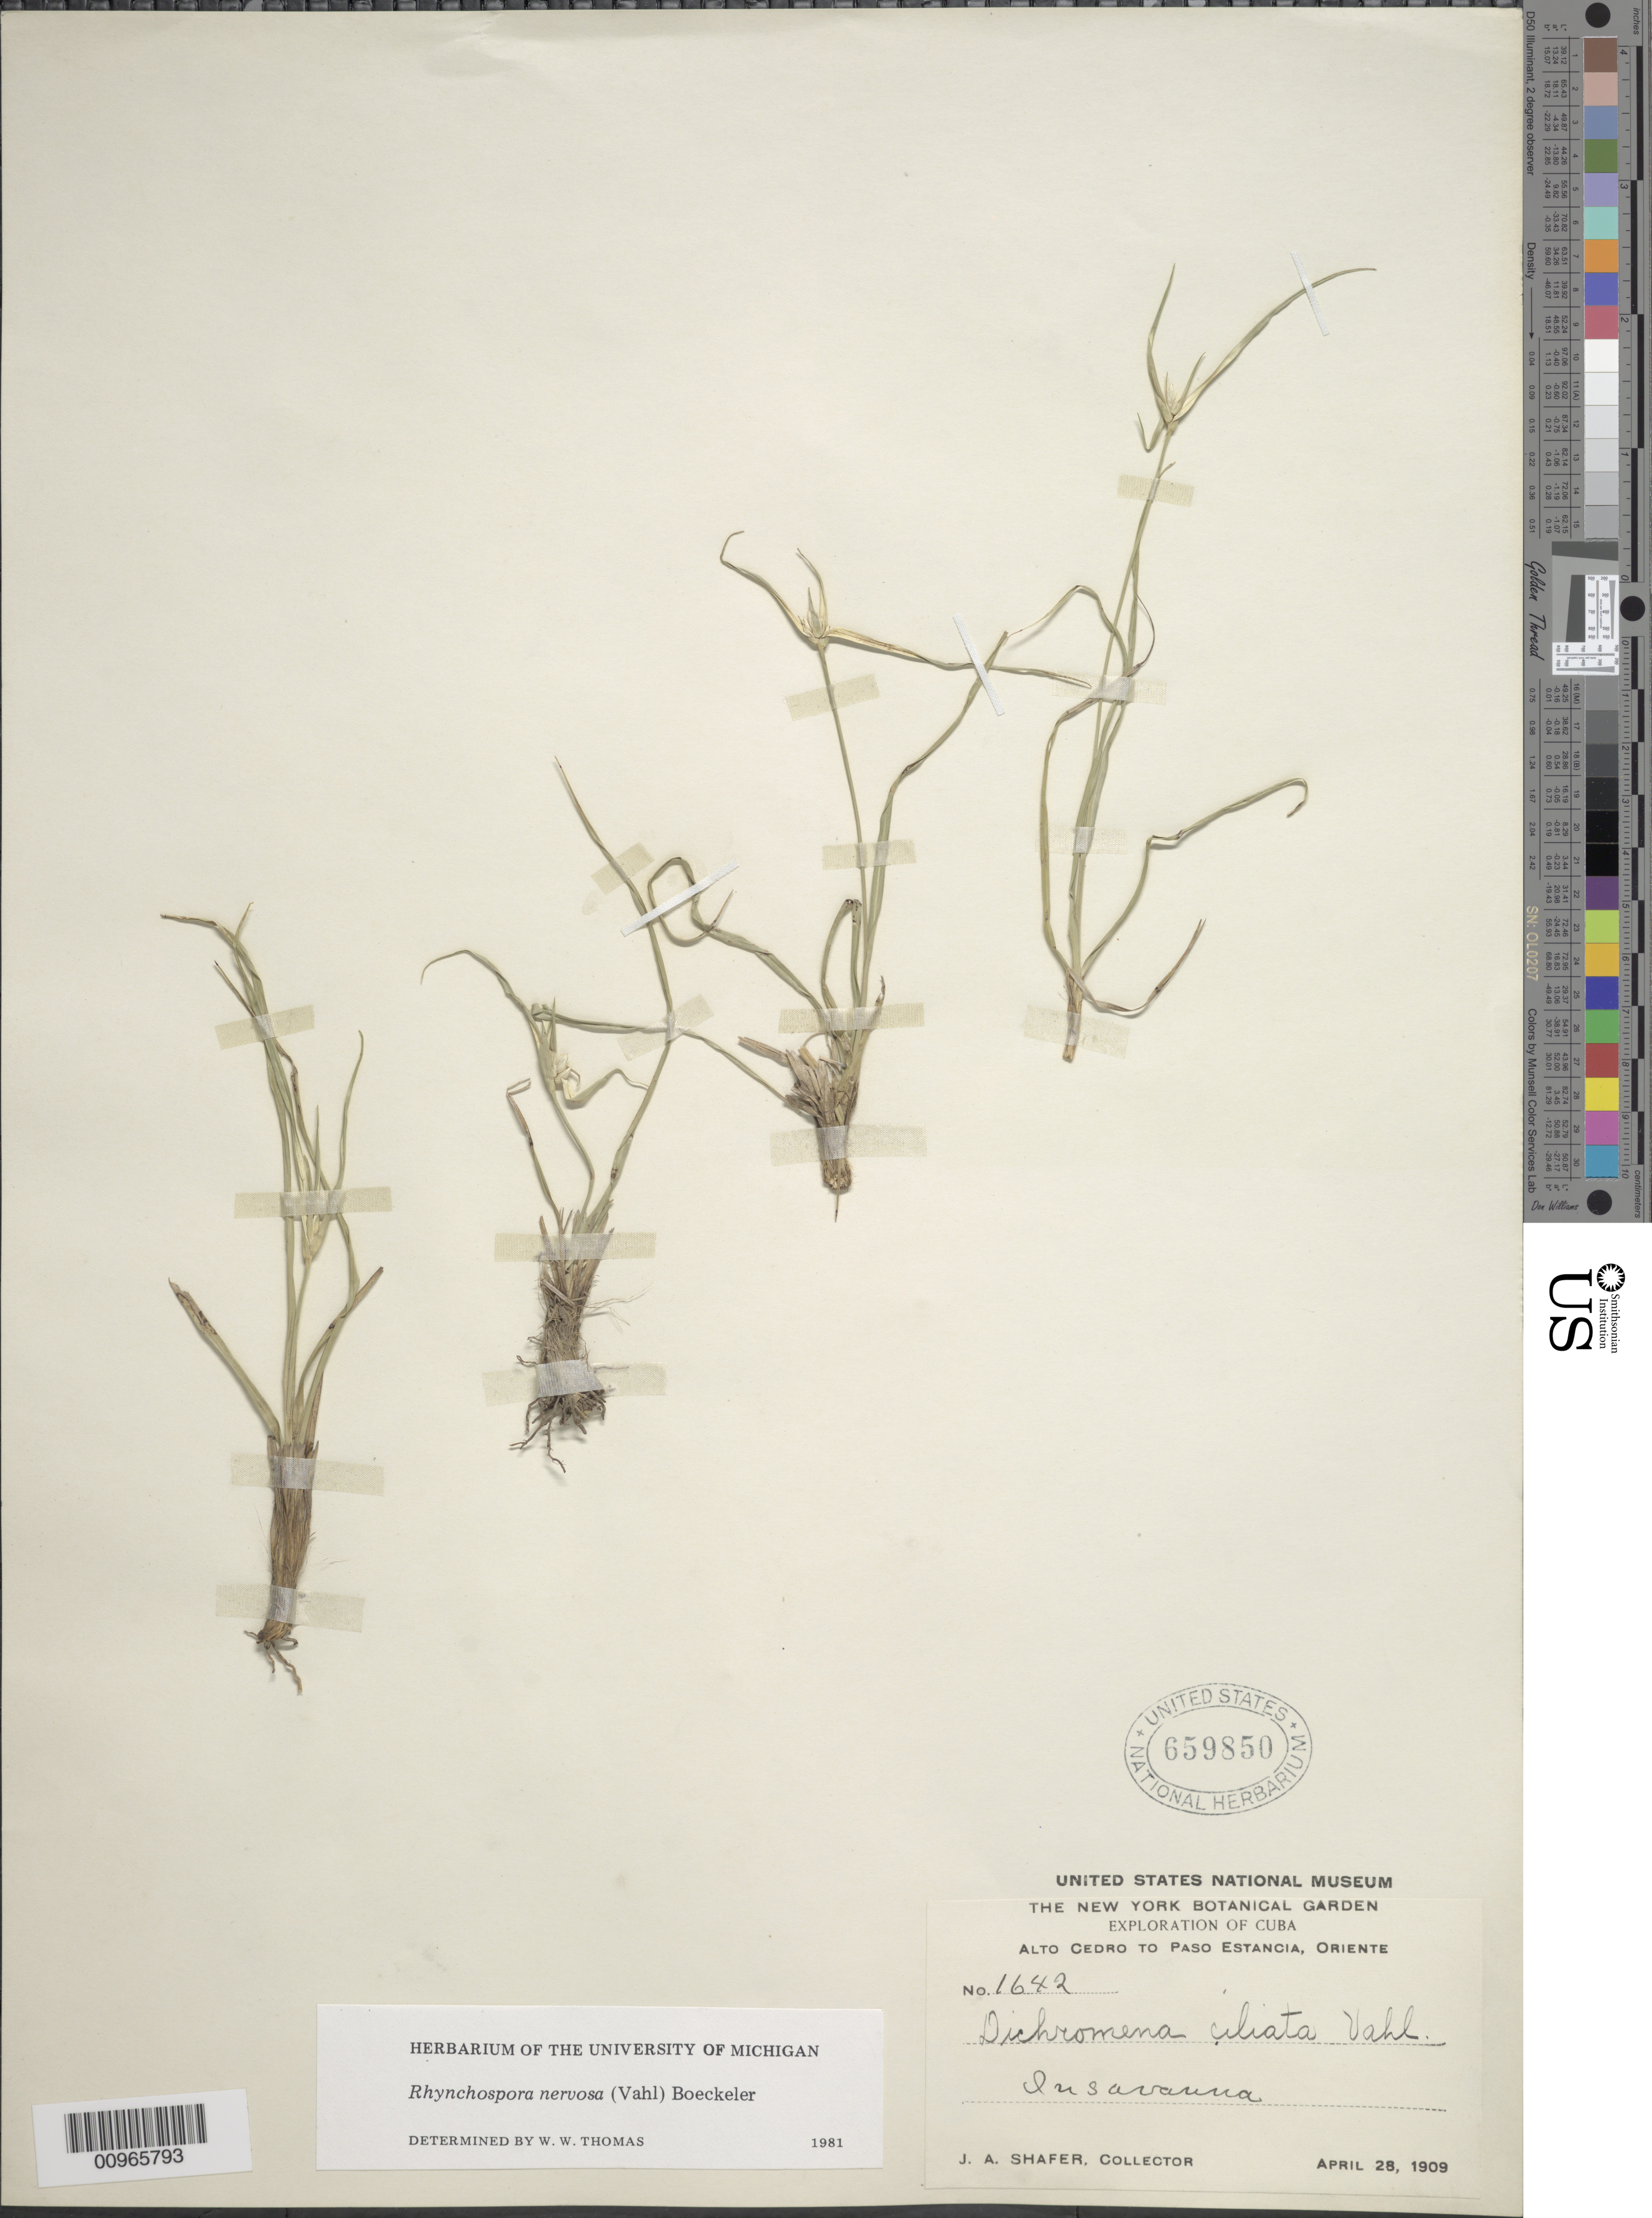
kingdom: Plantae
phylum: Tracheophyta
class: Liliopsida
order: Poales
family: Cyperaceae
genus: Rhynchospora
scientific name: Rhynchospora nervosa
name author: (Vahl) Boeckeler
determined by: Thomas, W. W.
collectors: J. A. Shafer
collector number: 1642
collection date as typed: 28 Apr 1909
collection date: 1909-04-28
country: Cuba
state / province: Granma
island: Cuba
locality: Alto Cedro to Paso Estancia, savanna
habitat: In savanna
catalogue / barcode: US 659850